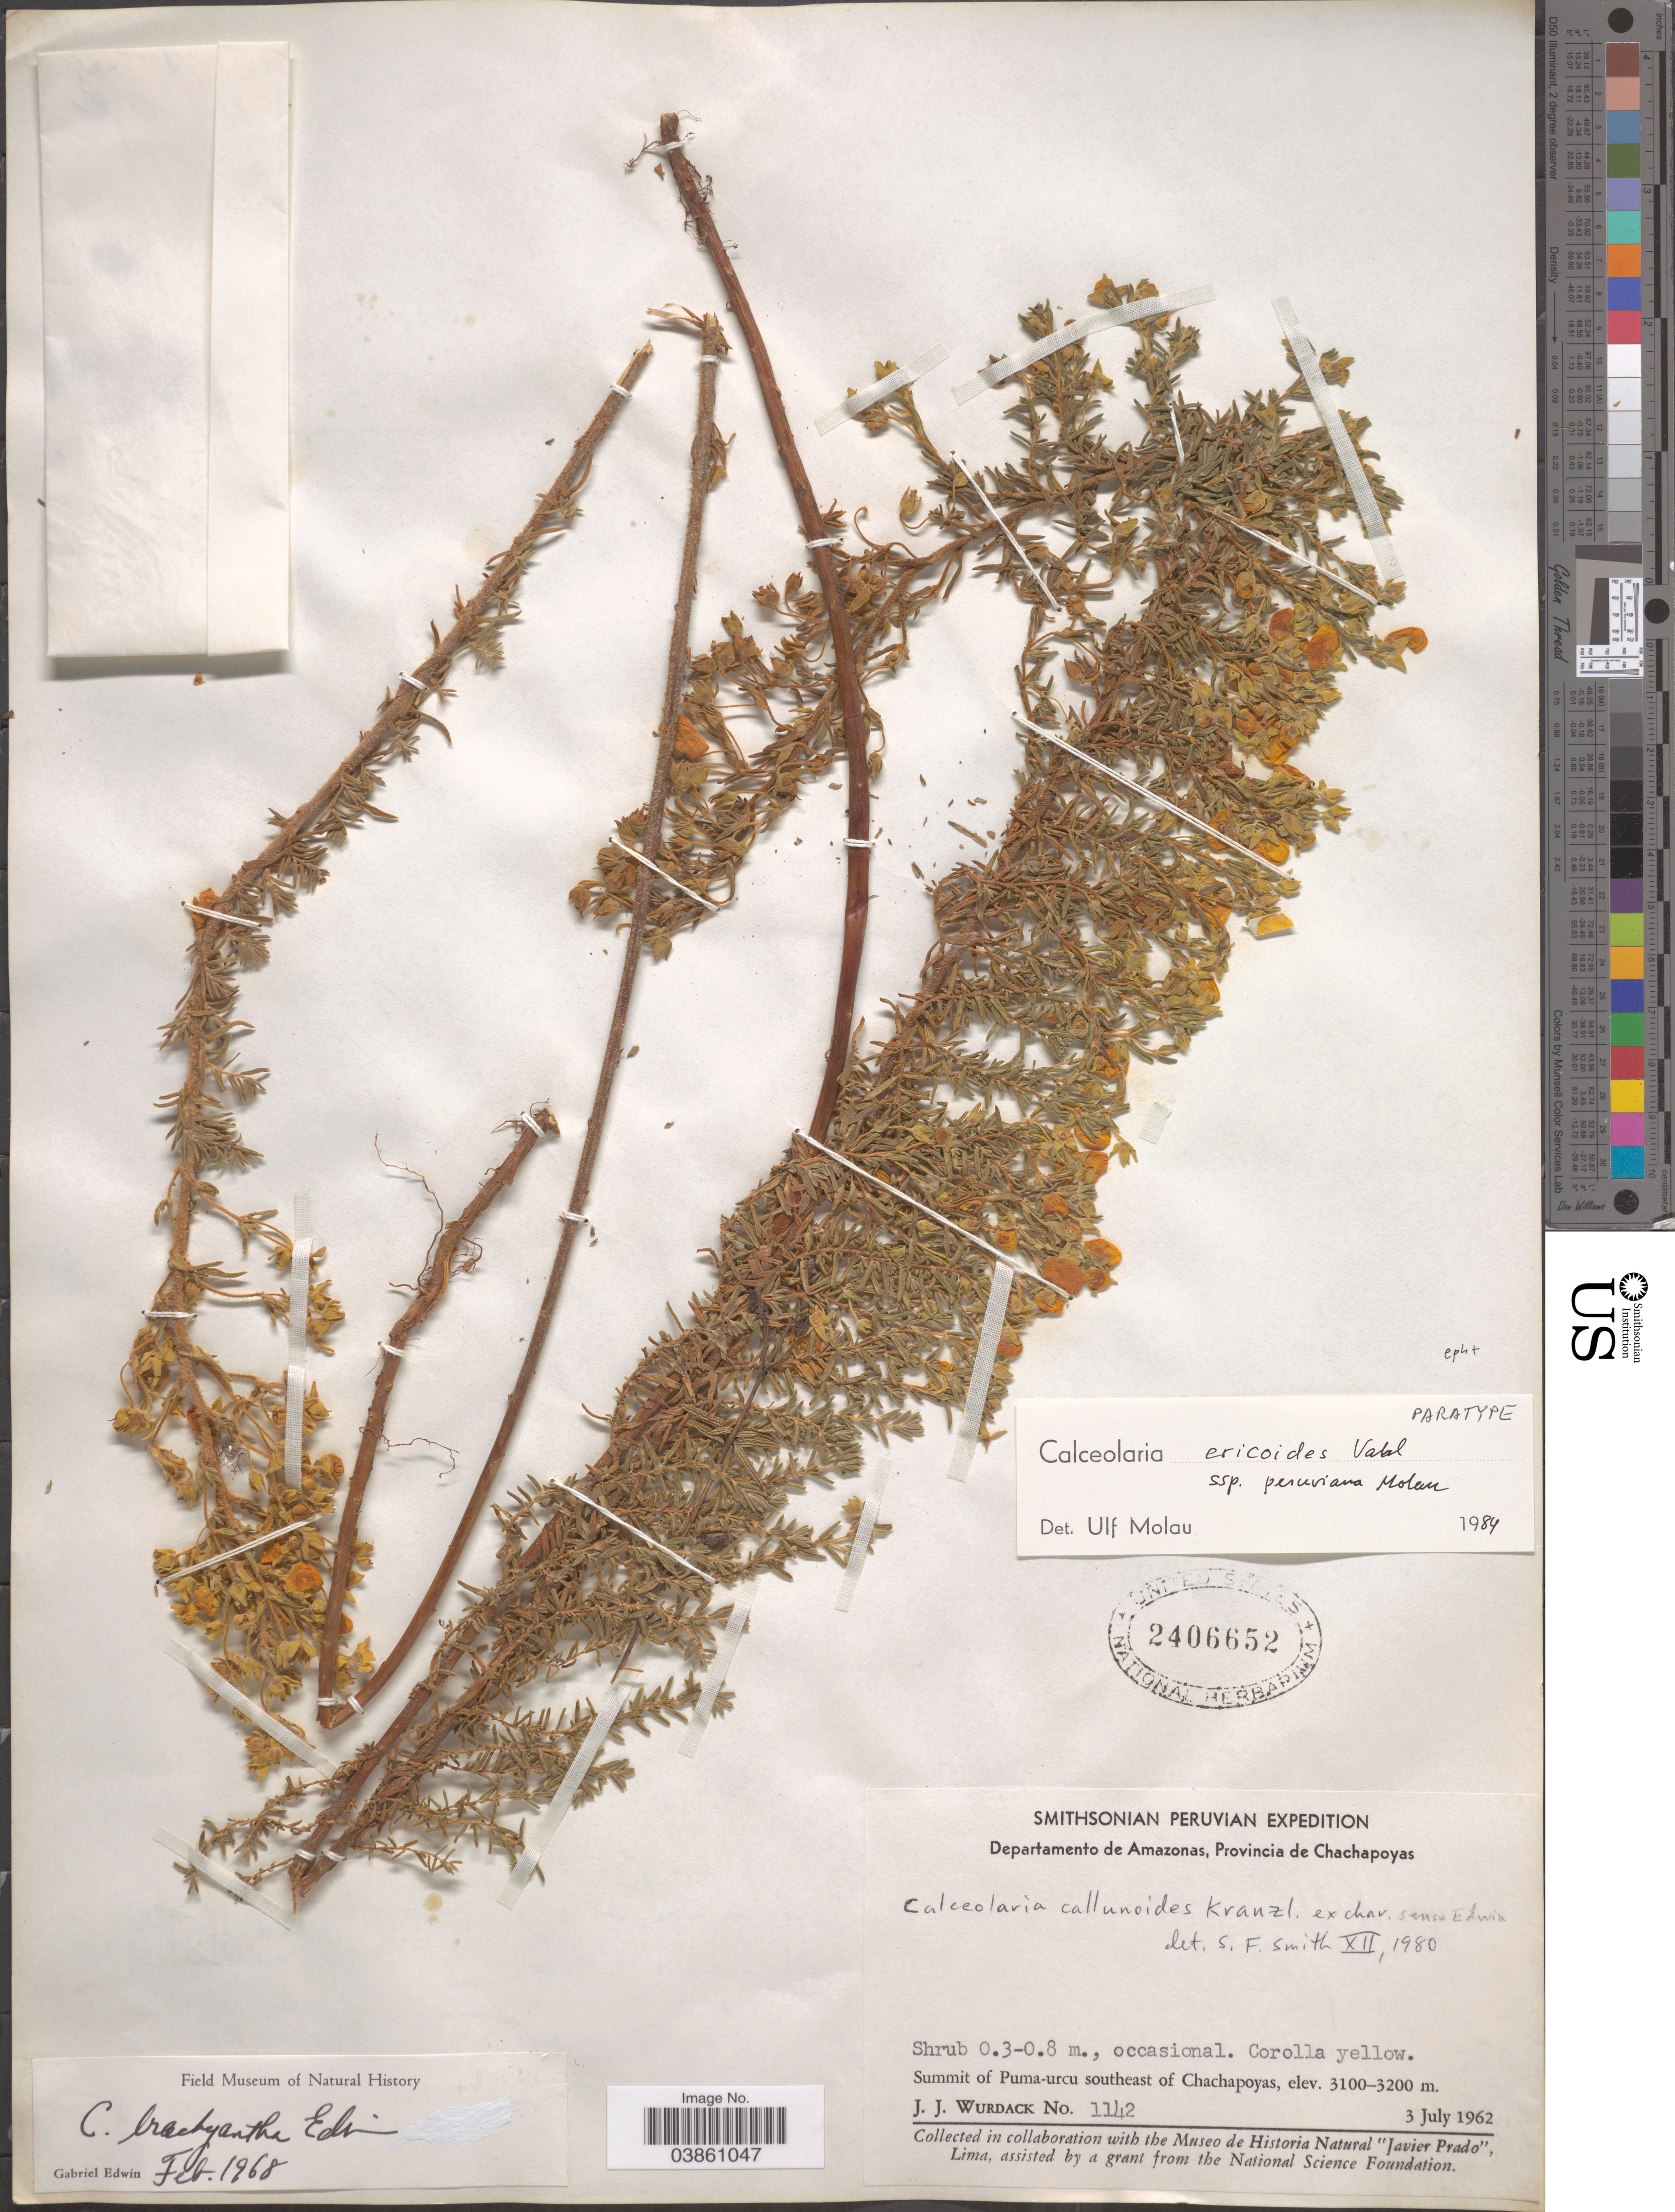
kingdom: Plantae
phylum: Tracheophyta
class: Magnoliopsida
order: Lamiales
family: Calceolariaceae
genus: Calceolaria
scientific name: Calceolaria ericoides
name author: Juss. ex Vahl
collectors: J. J. Wurdack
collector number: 1142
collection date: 1962-07-03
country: Peru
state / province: Amazonas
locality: Departamento de Amazonas, Provincia de Chachapoyas. Summit of Puma-urcu southeast of Chachapoyas.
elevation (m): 3100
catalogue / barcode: US 2406652